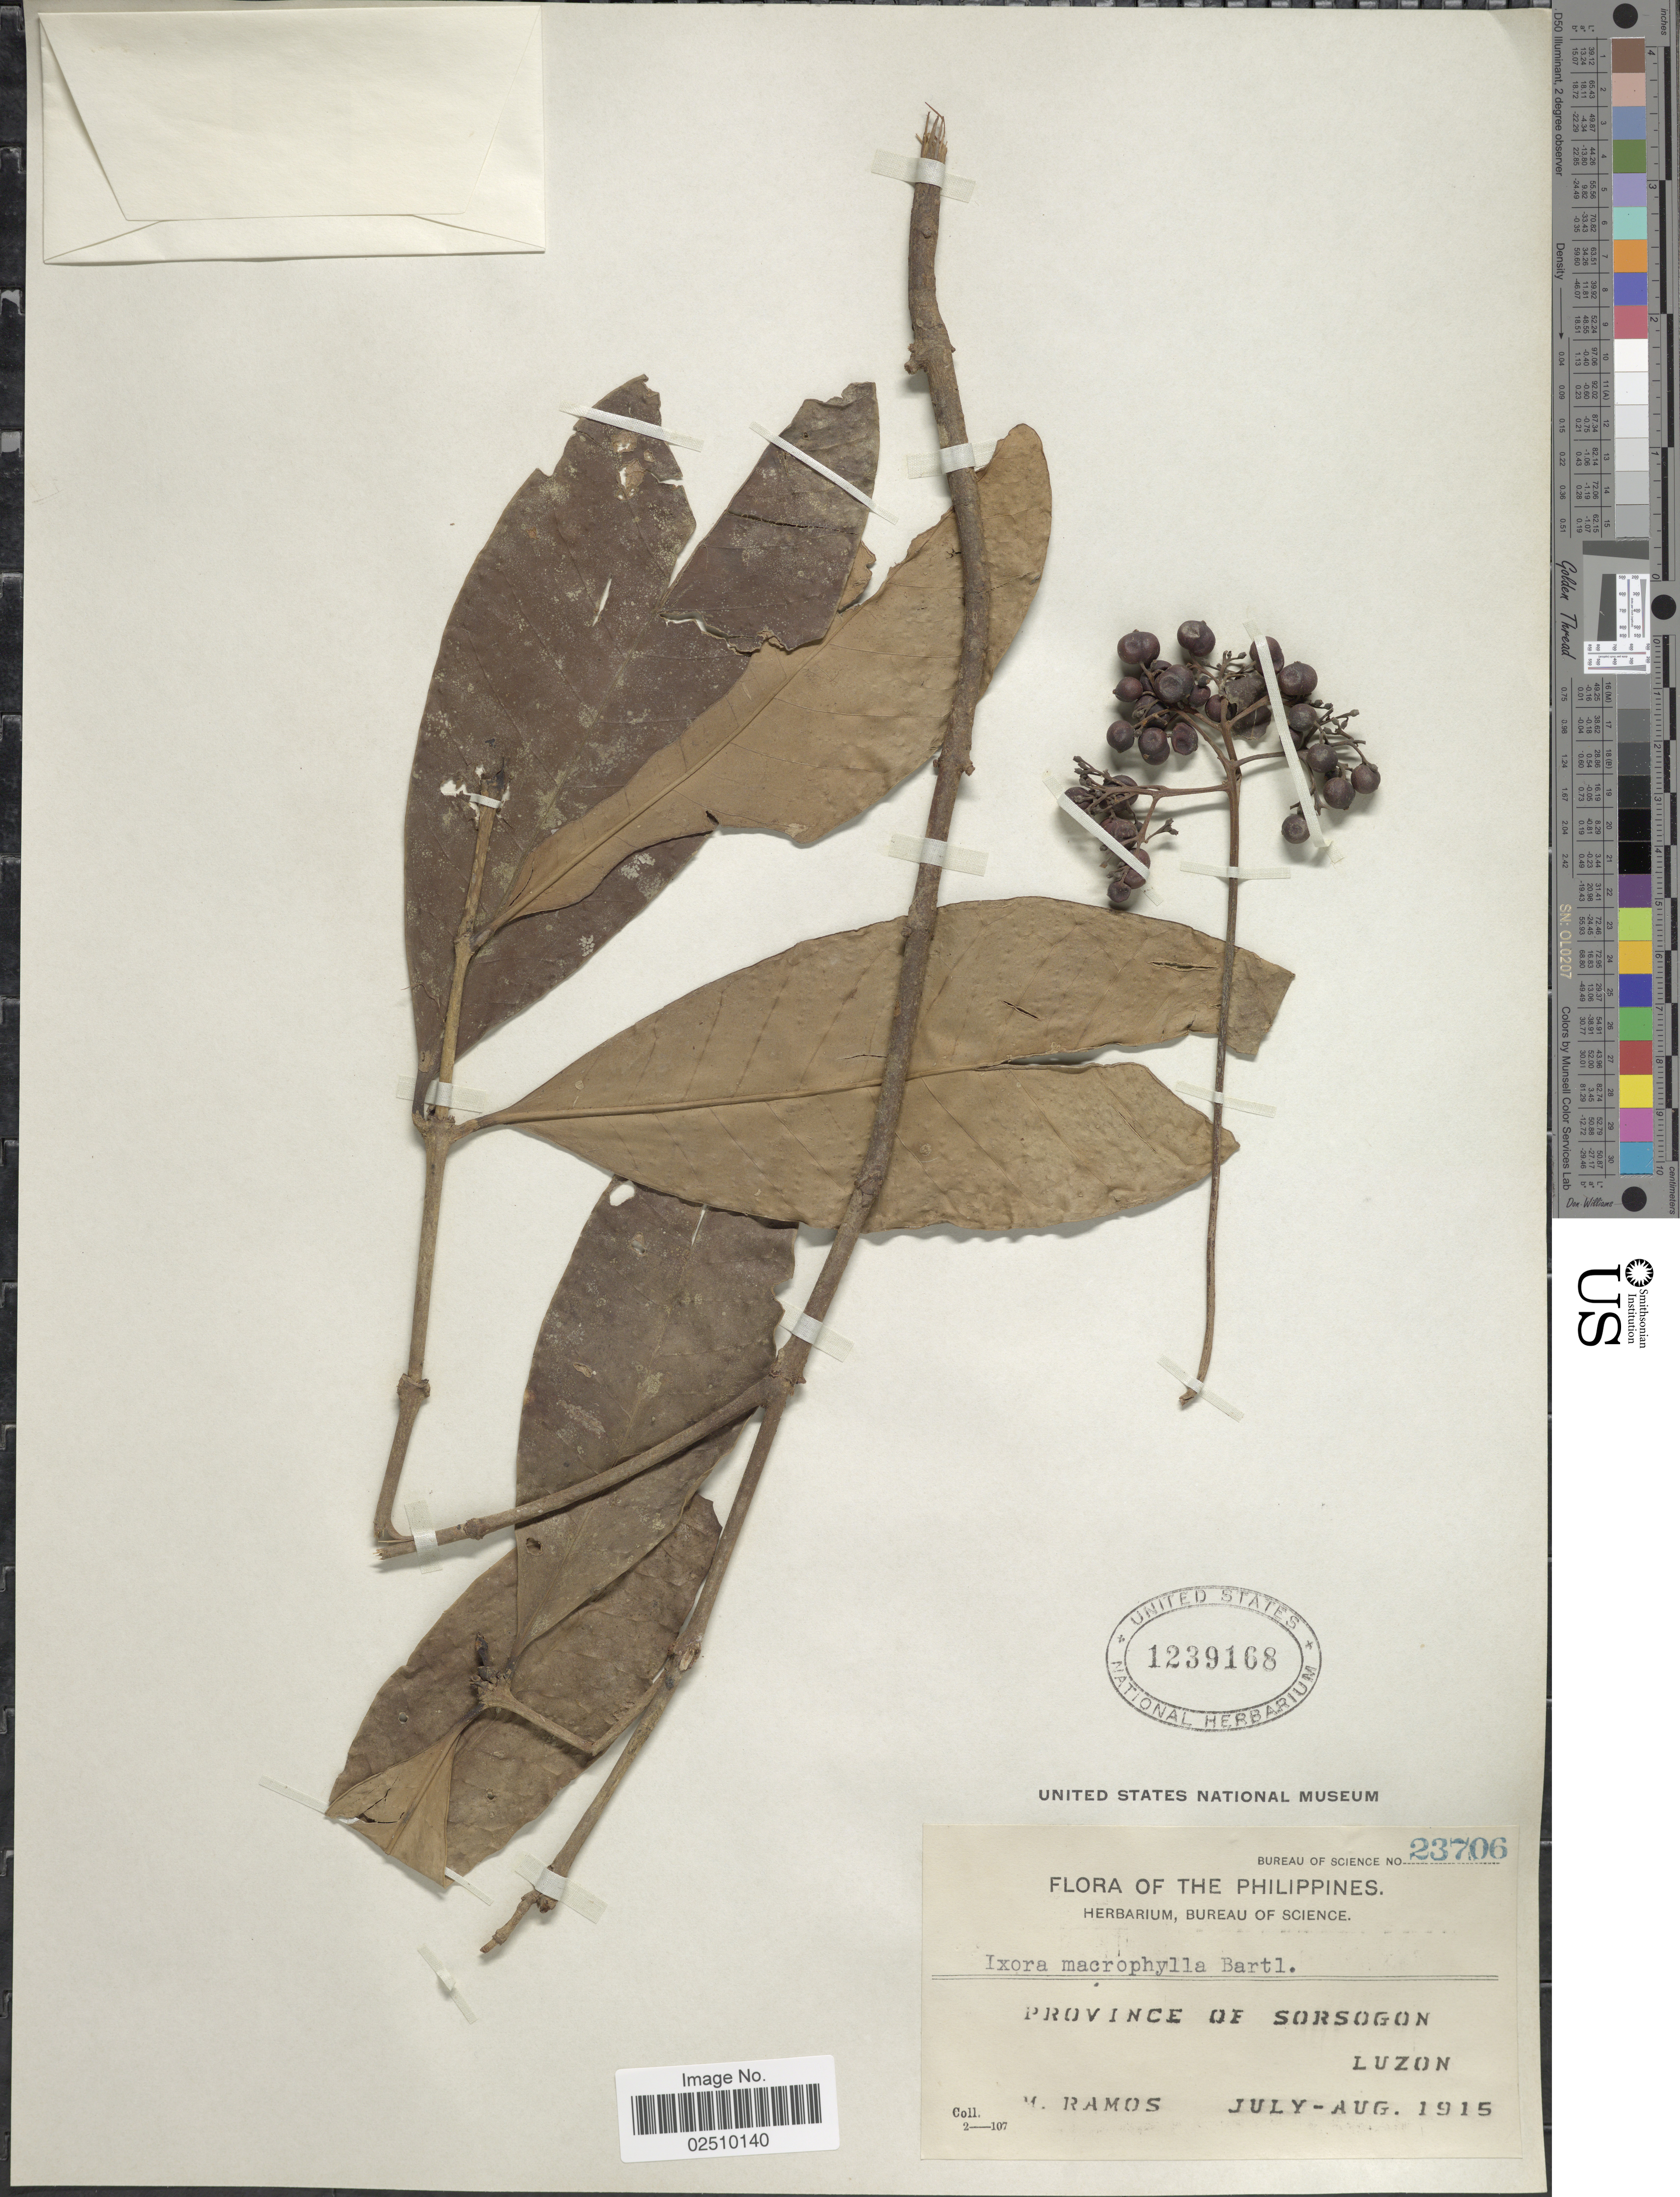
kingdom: Plantae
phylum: Tracheophyta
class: Magnoliopsida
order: Gentianales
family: Rubiaceae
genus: Ixora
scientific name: Ixora macrophylla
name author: Bartl. ex DC.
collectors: M. Ramos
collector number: Bureau of Science 23706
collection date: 1915-07/1915-08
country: Philippines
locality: Province of Sorsogon. Luzon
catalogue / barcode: US 1239168